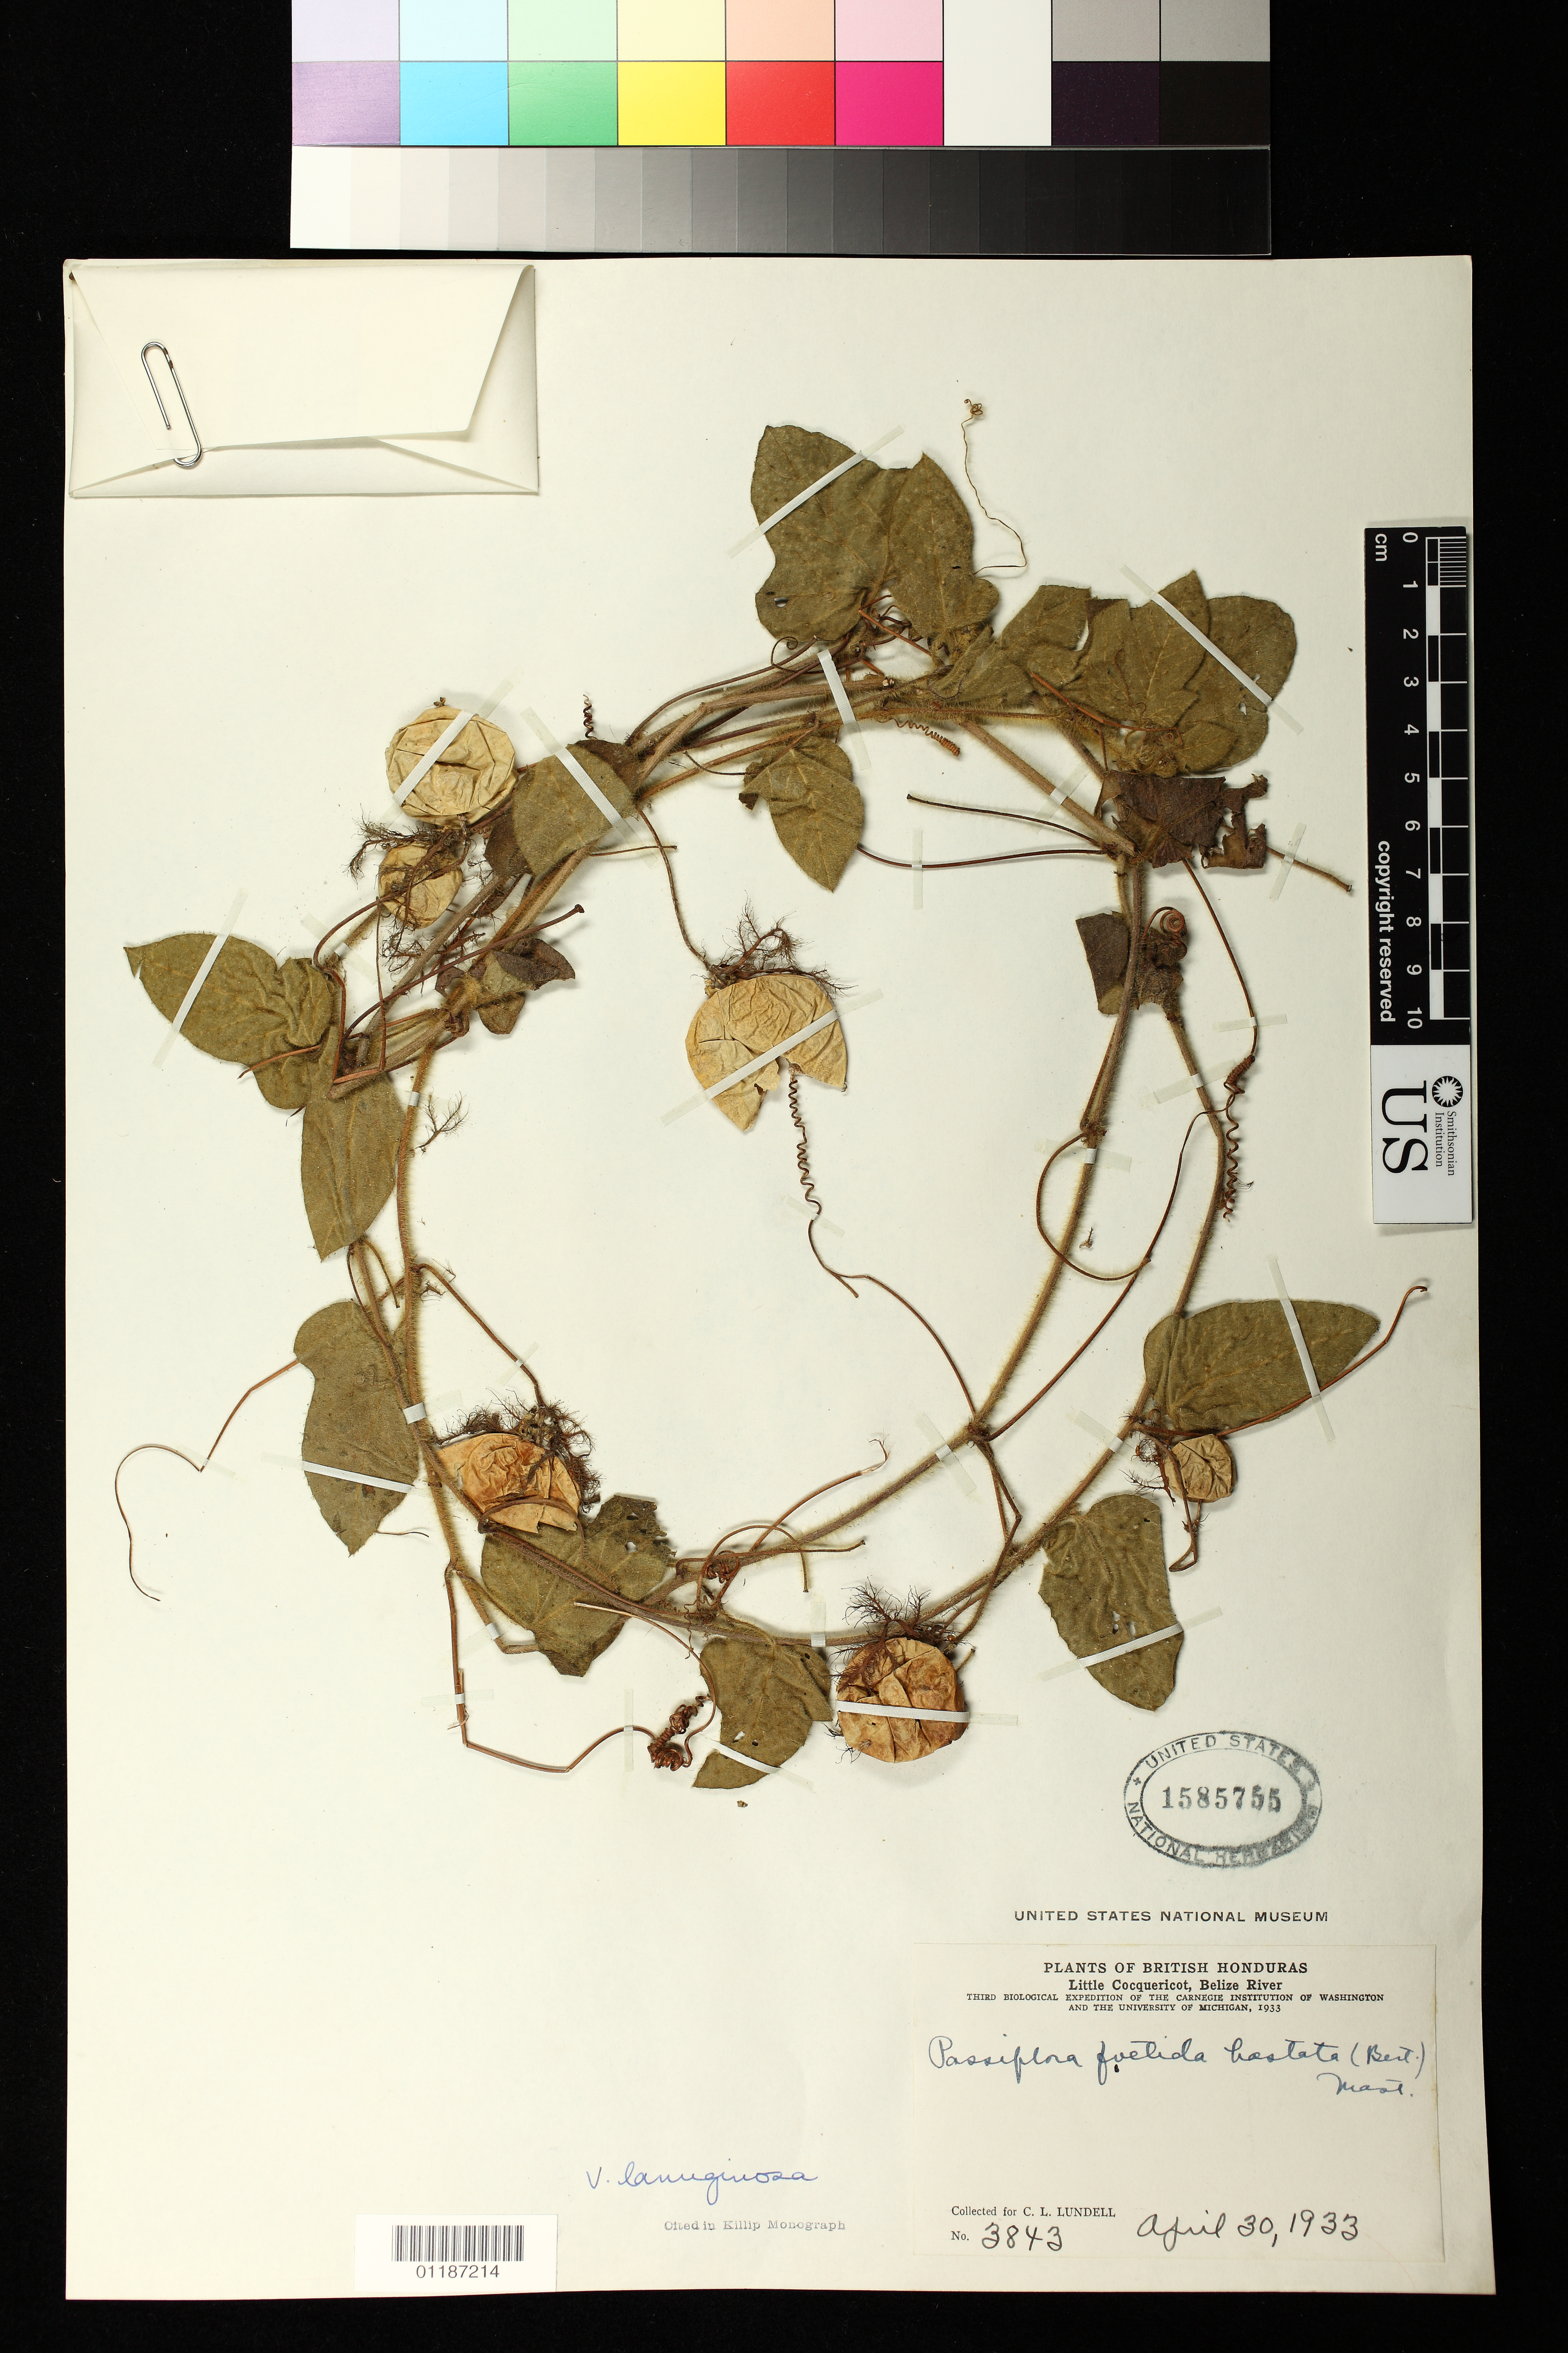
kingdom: Plantae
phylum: Tracheophyta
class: Magnoliopsida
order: Malpighiales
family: Passifloraceae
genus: Passiflora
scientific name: Passiflora foetida var. lanuginosa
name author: Killip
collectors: C. L. Lundell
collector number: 3843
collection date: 1933-04-30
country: Belize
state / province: Cayo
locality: Little Cocquericot, Belize River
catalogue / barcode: US 1585755